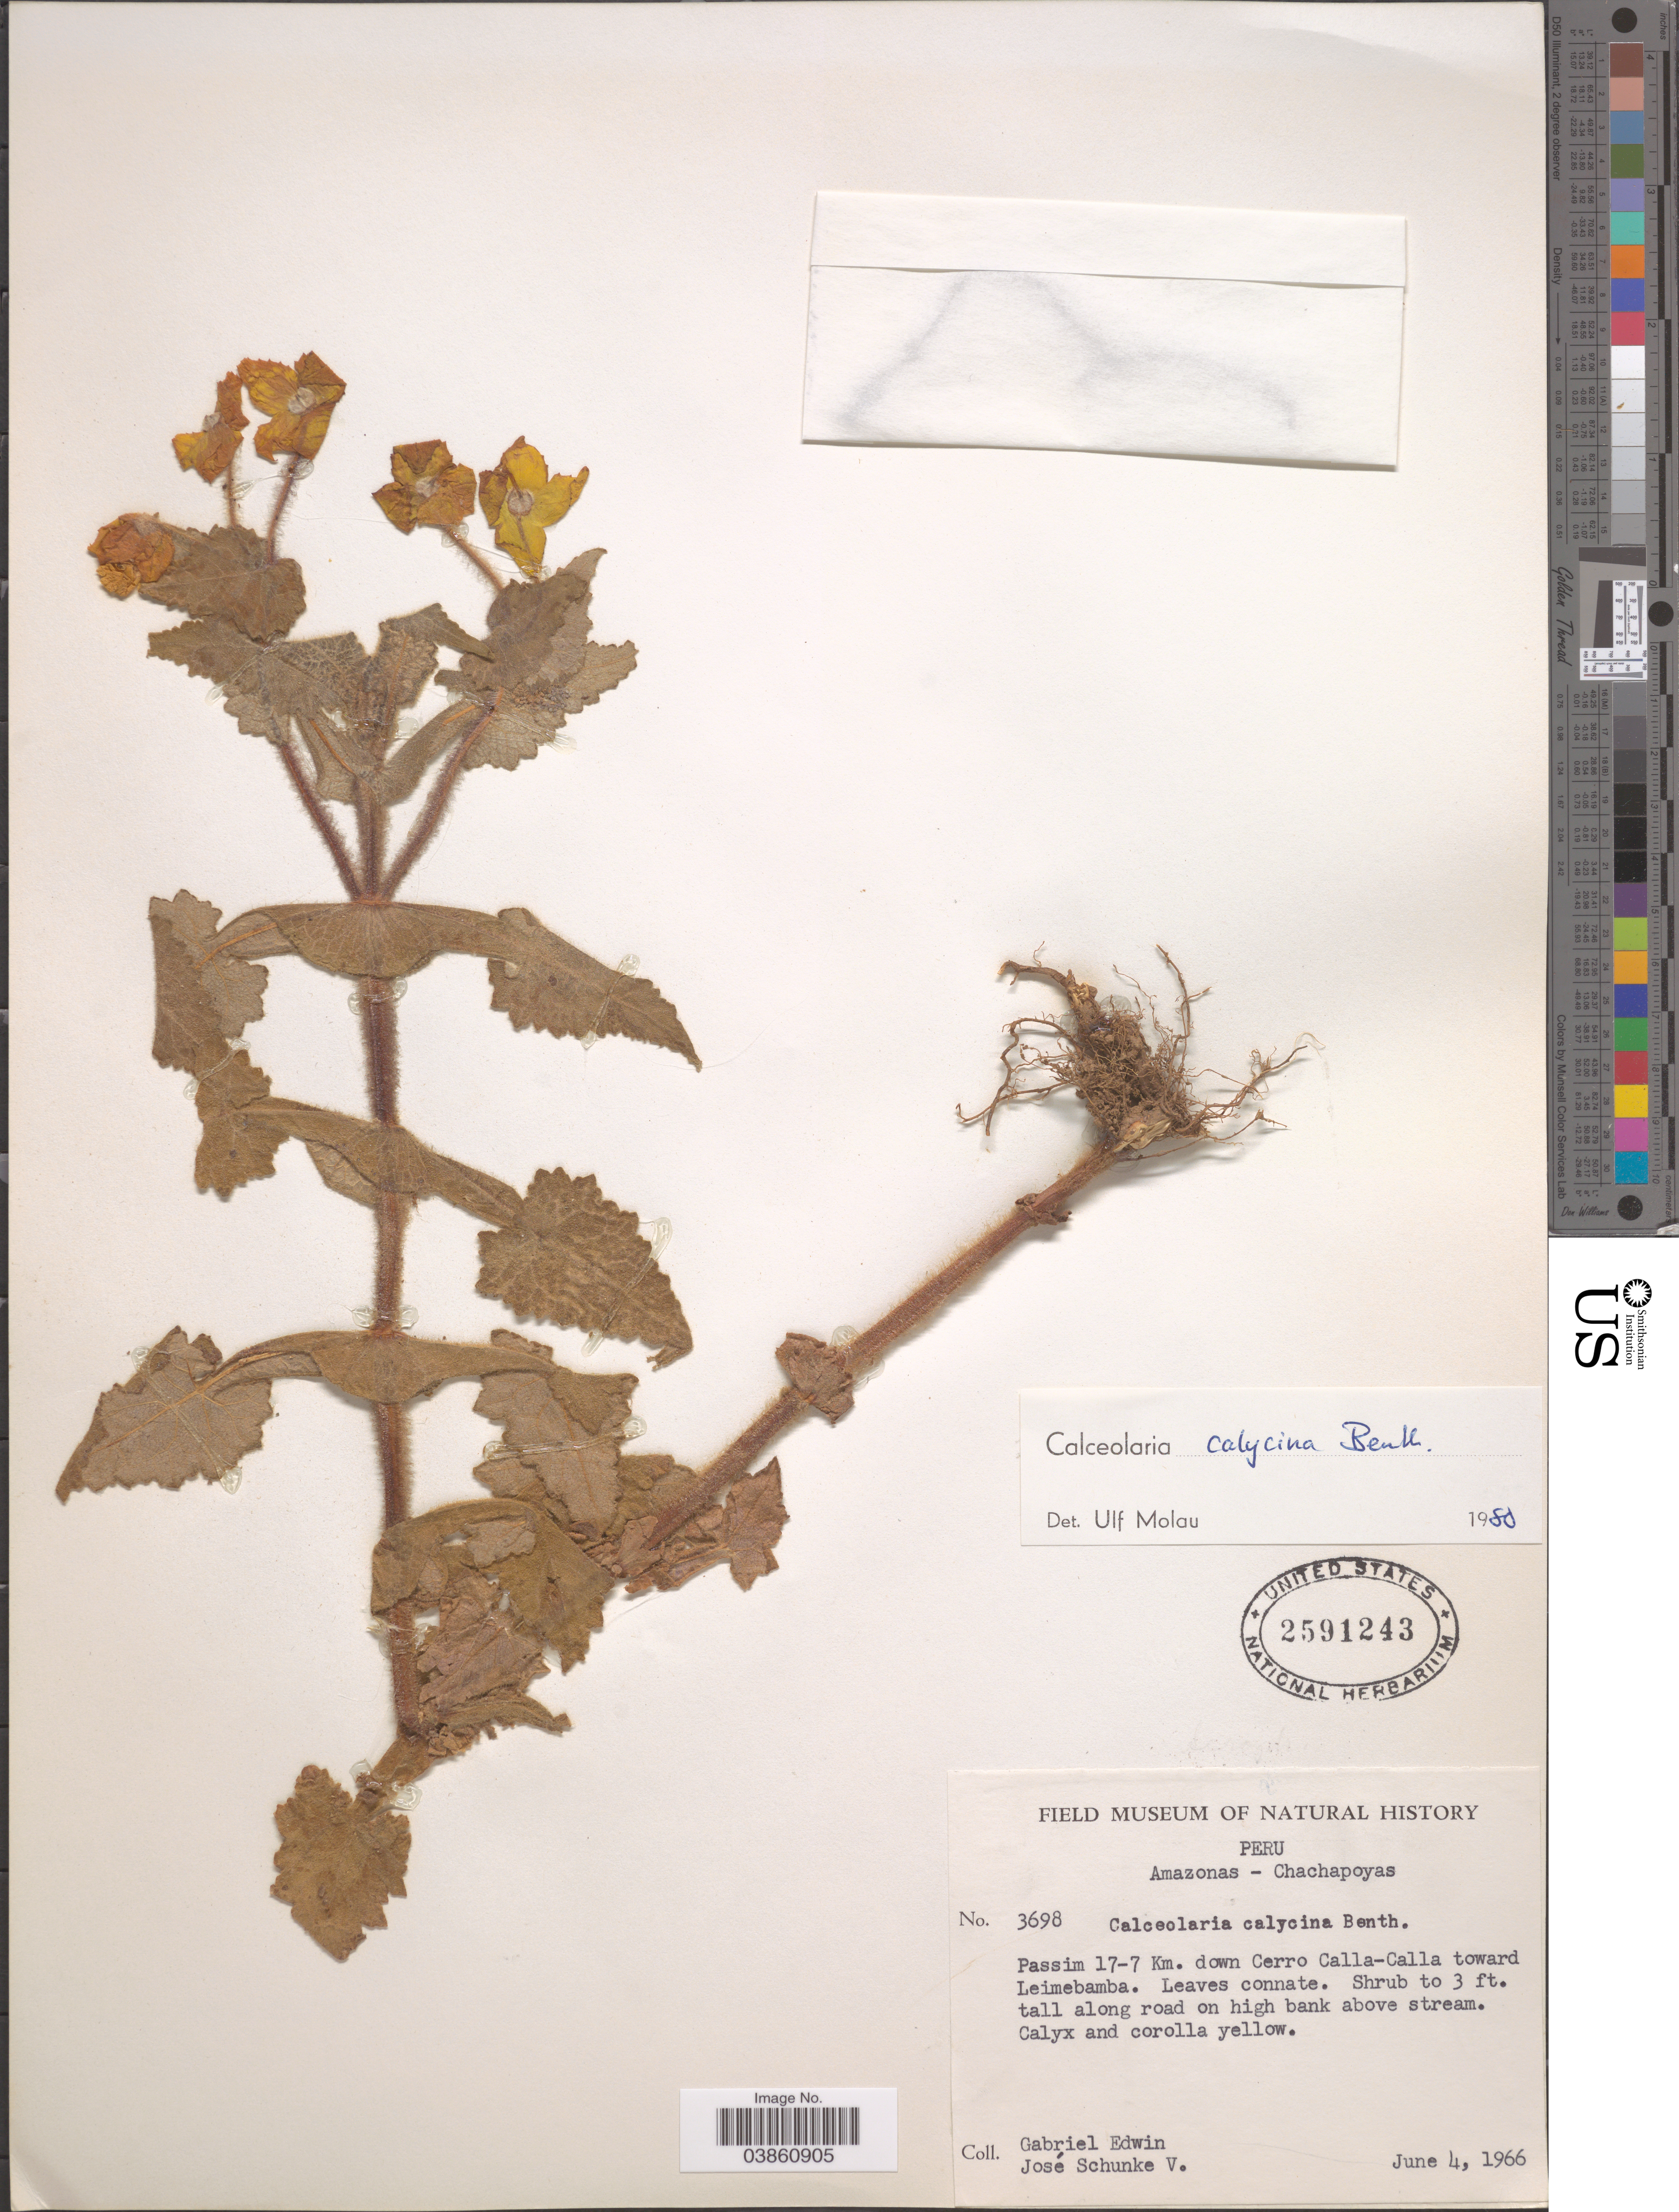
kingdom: Plantae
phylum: Tracheophyta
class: Magnoliopsida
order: Lamiales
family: Calceolariaceae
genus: Calceolaria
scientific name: Calceolaria calycina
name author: Benth.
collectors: G. Edwin & J. Schunke Vigo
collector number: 3698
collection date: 1966-06-04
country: Peru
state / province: Amazonas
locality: Chachapoyas. Passim 17-7 Km. down Cerro Calla-Calla toward Leimebamba.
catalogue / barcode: US 2591243